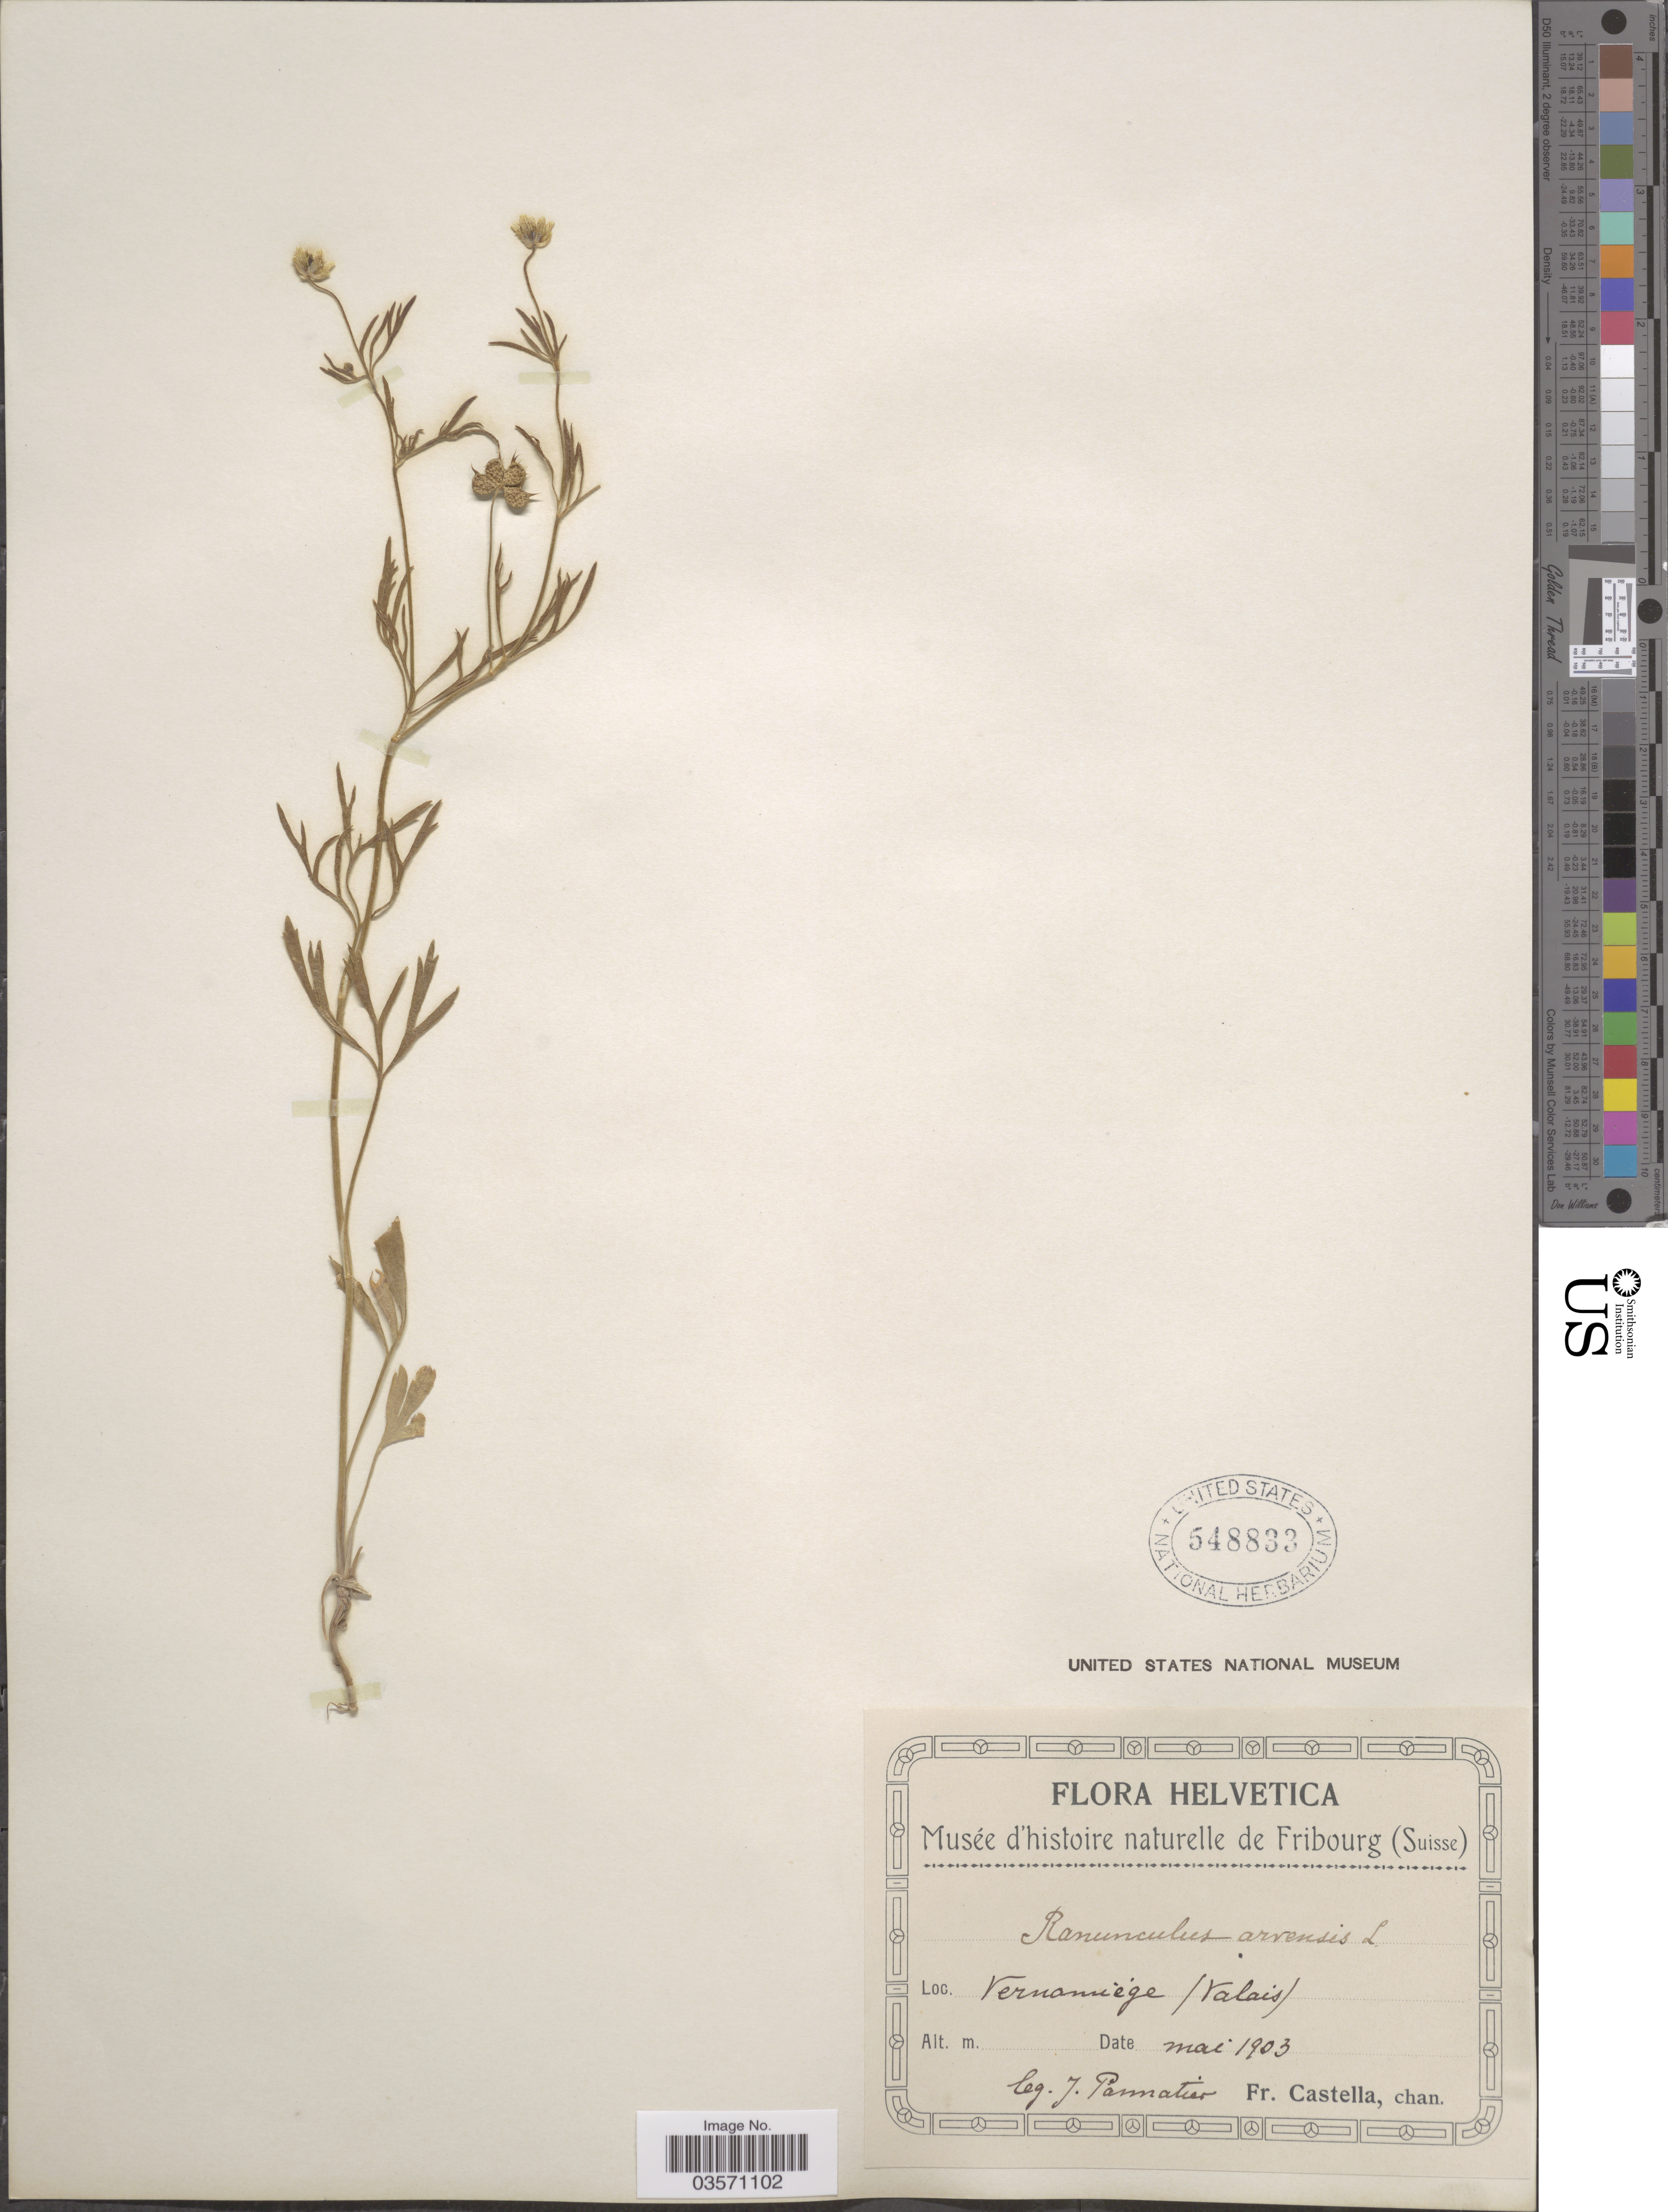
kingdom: Plantae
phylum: Tracheophyta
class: Magnoliopsida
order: Ranunculales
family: Ranunculaceae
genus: Ranunculus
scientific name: Ranunculus arvensis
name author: L.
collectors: J. Pannatier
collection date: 1903-05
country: Switzerland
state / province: Valais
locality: Helvetica. Vernamiege (Valais).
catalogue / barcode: US 548833